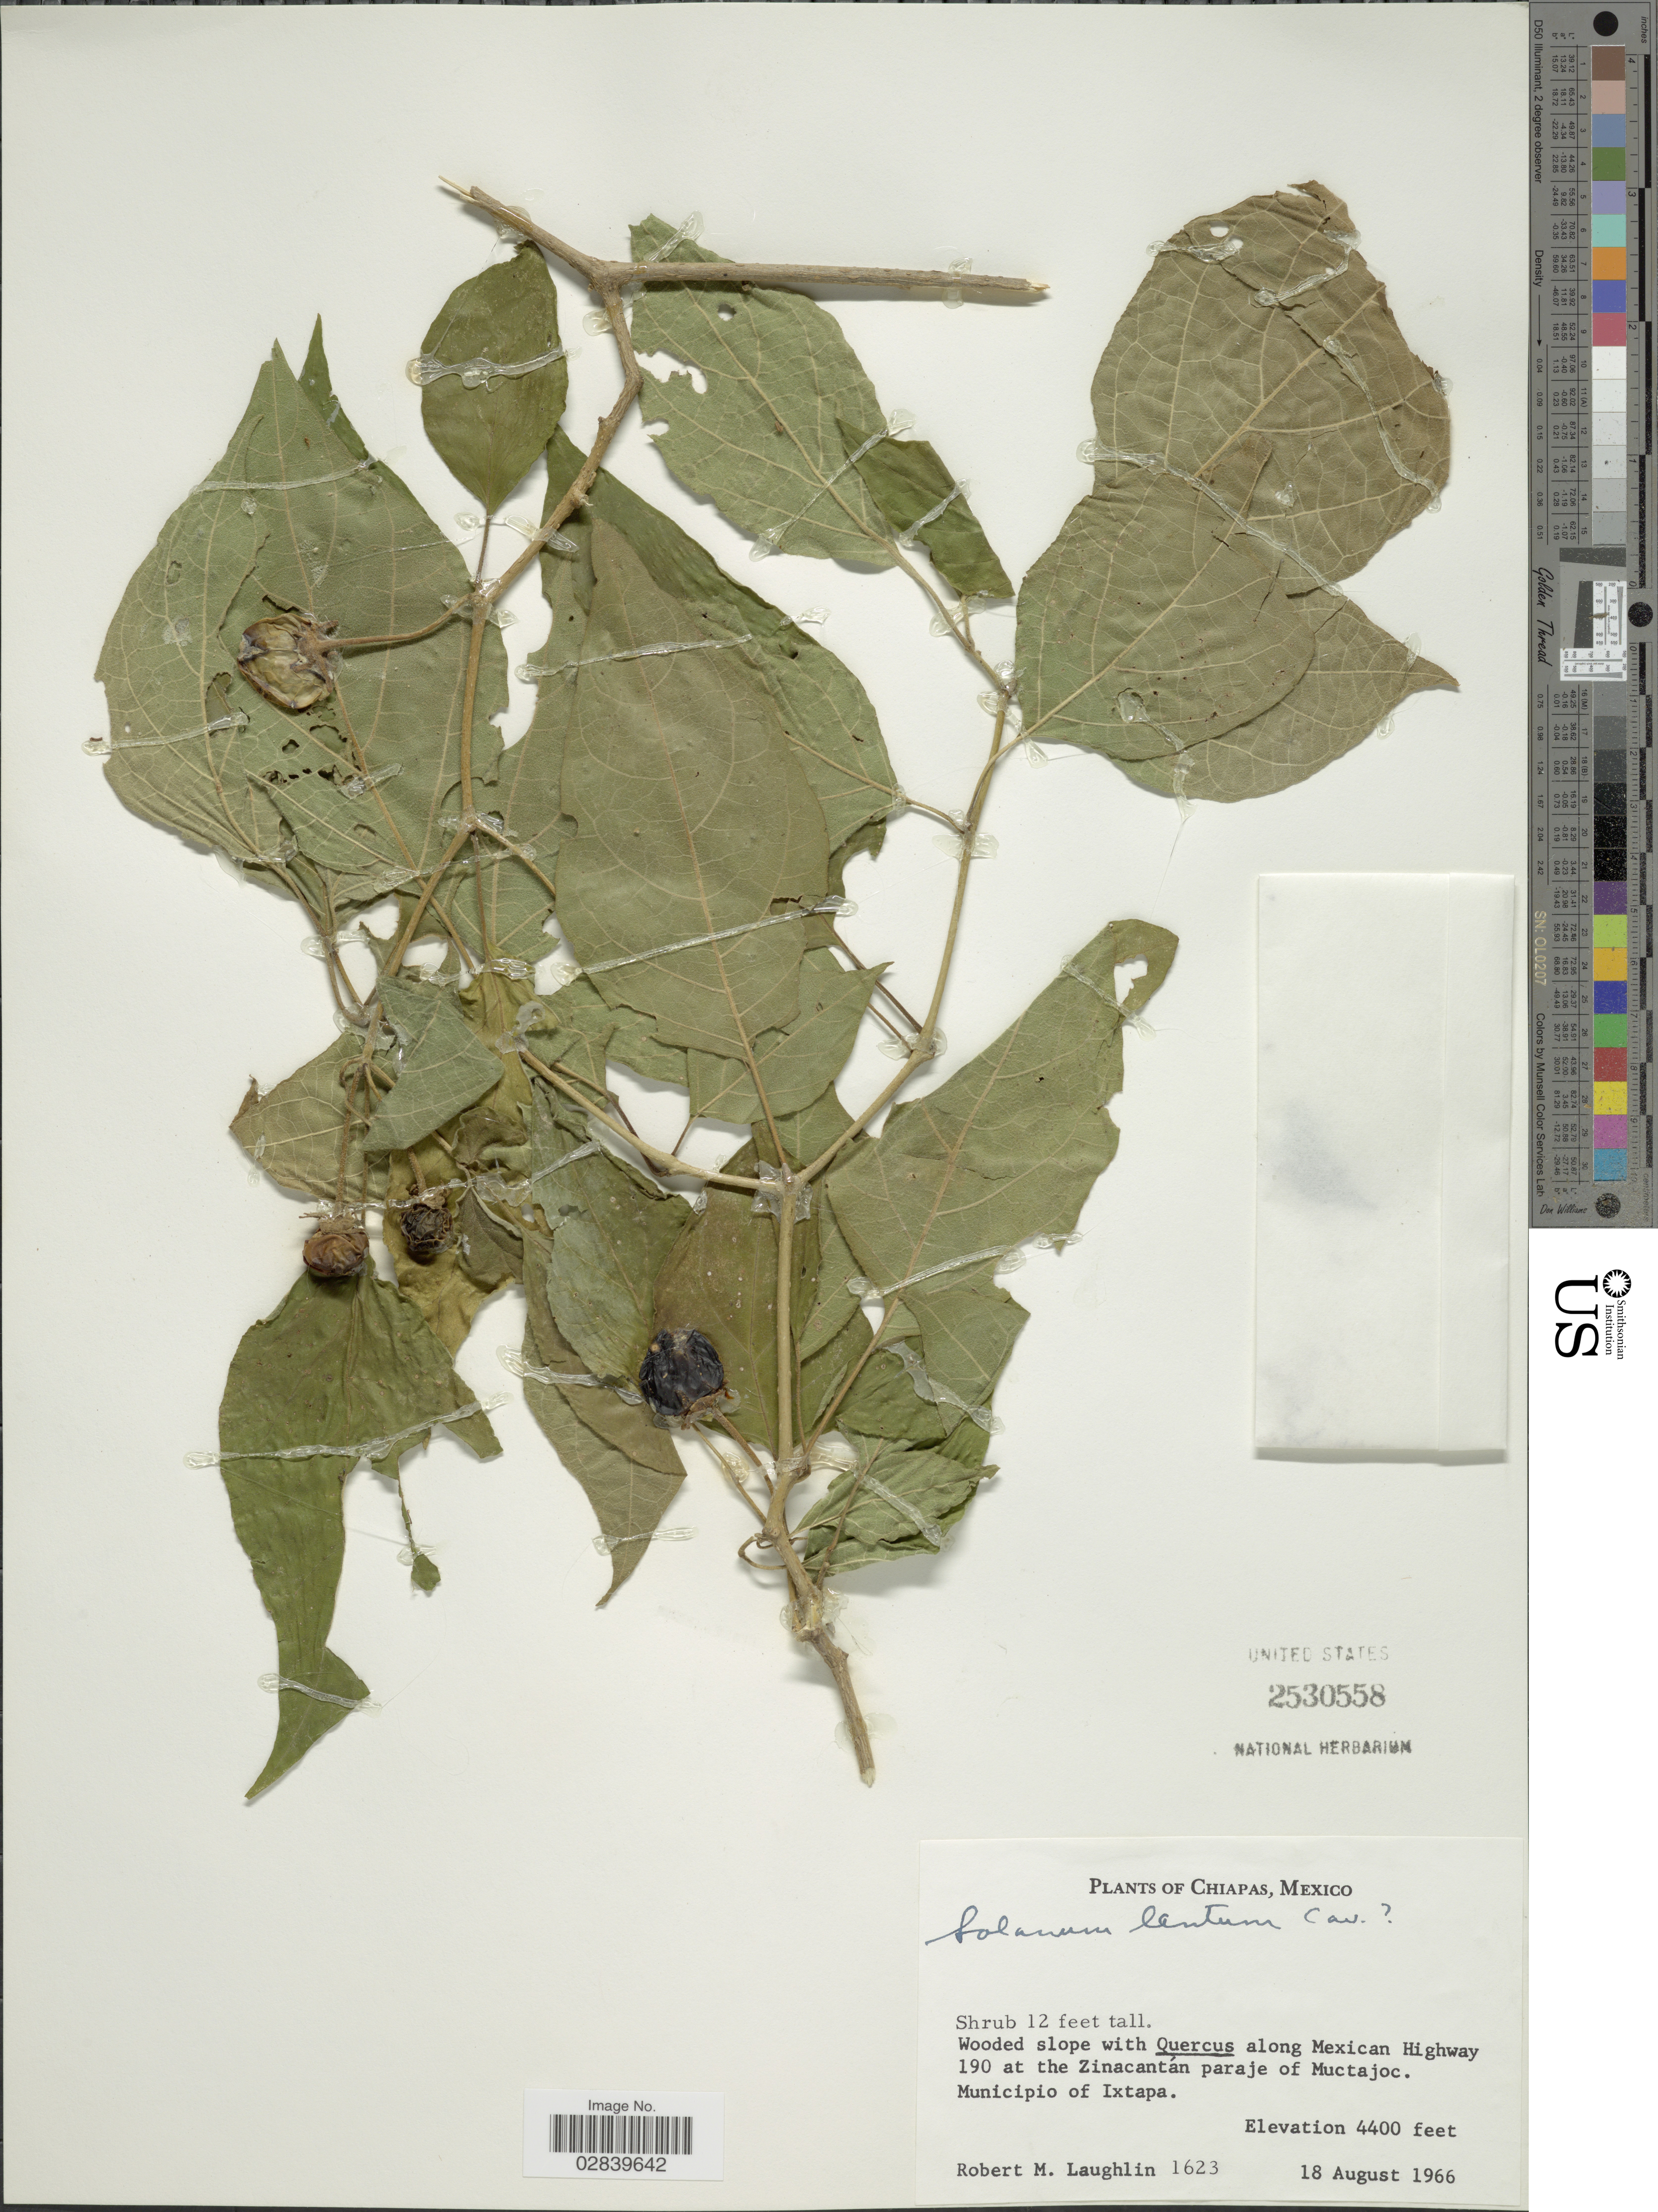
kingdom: Plantae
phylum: Tracheophyta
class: Magnoliopsida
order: Solanales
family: Solanaceae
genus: Lycianthes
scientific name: Lycianthes lenta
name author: (Cav.) Bitter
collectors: R. M. Laughlin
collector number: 1623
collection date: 1966-08-18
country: Mexico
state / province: Chiapas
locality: Along Mexican Highway 190 at the Zinacantán paraje of Muctajoc. Municipio of Ixtapa.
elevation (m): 1341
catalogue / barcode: US 2530558